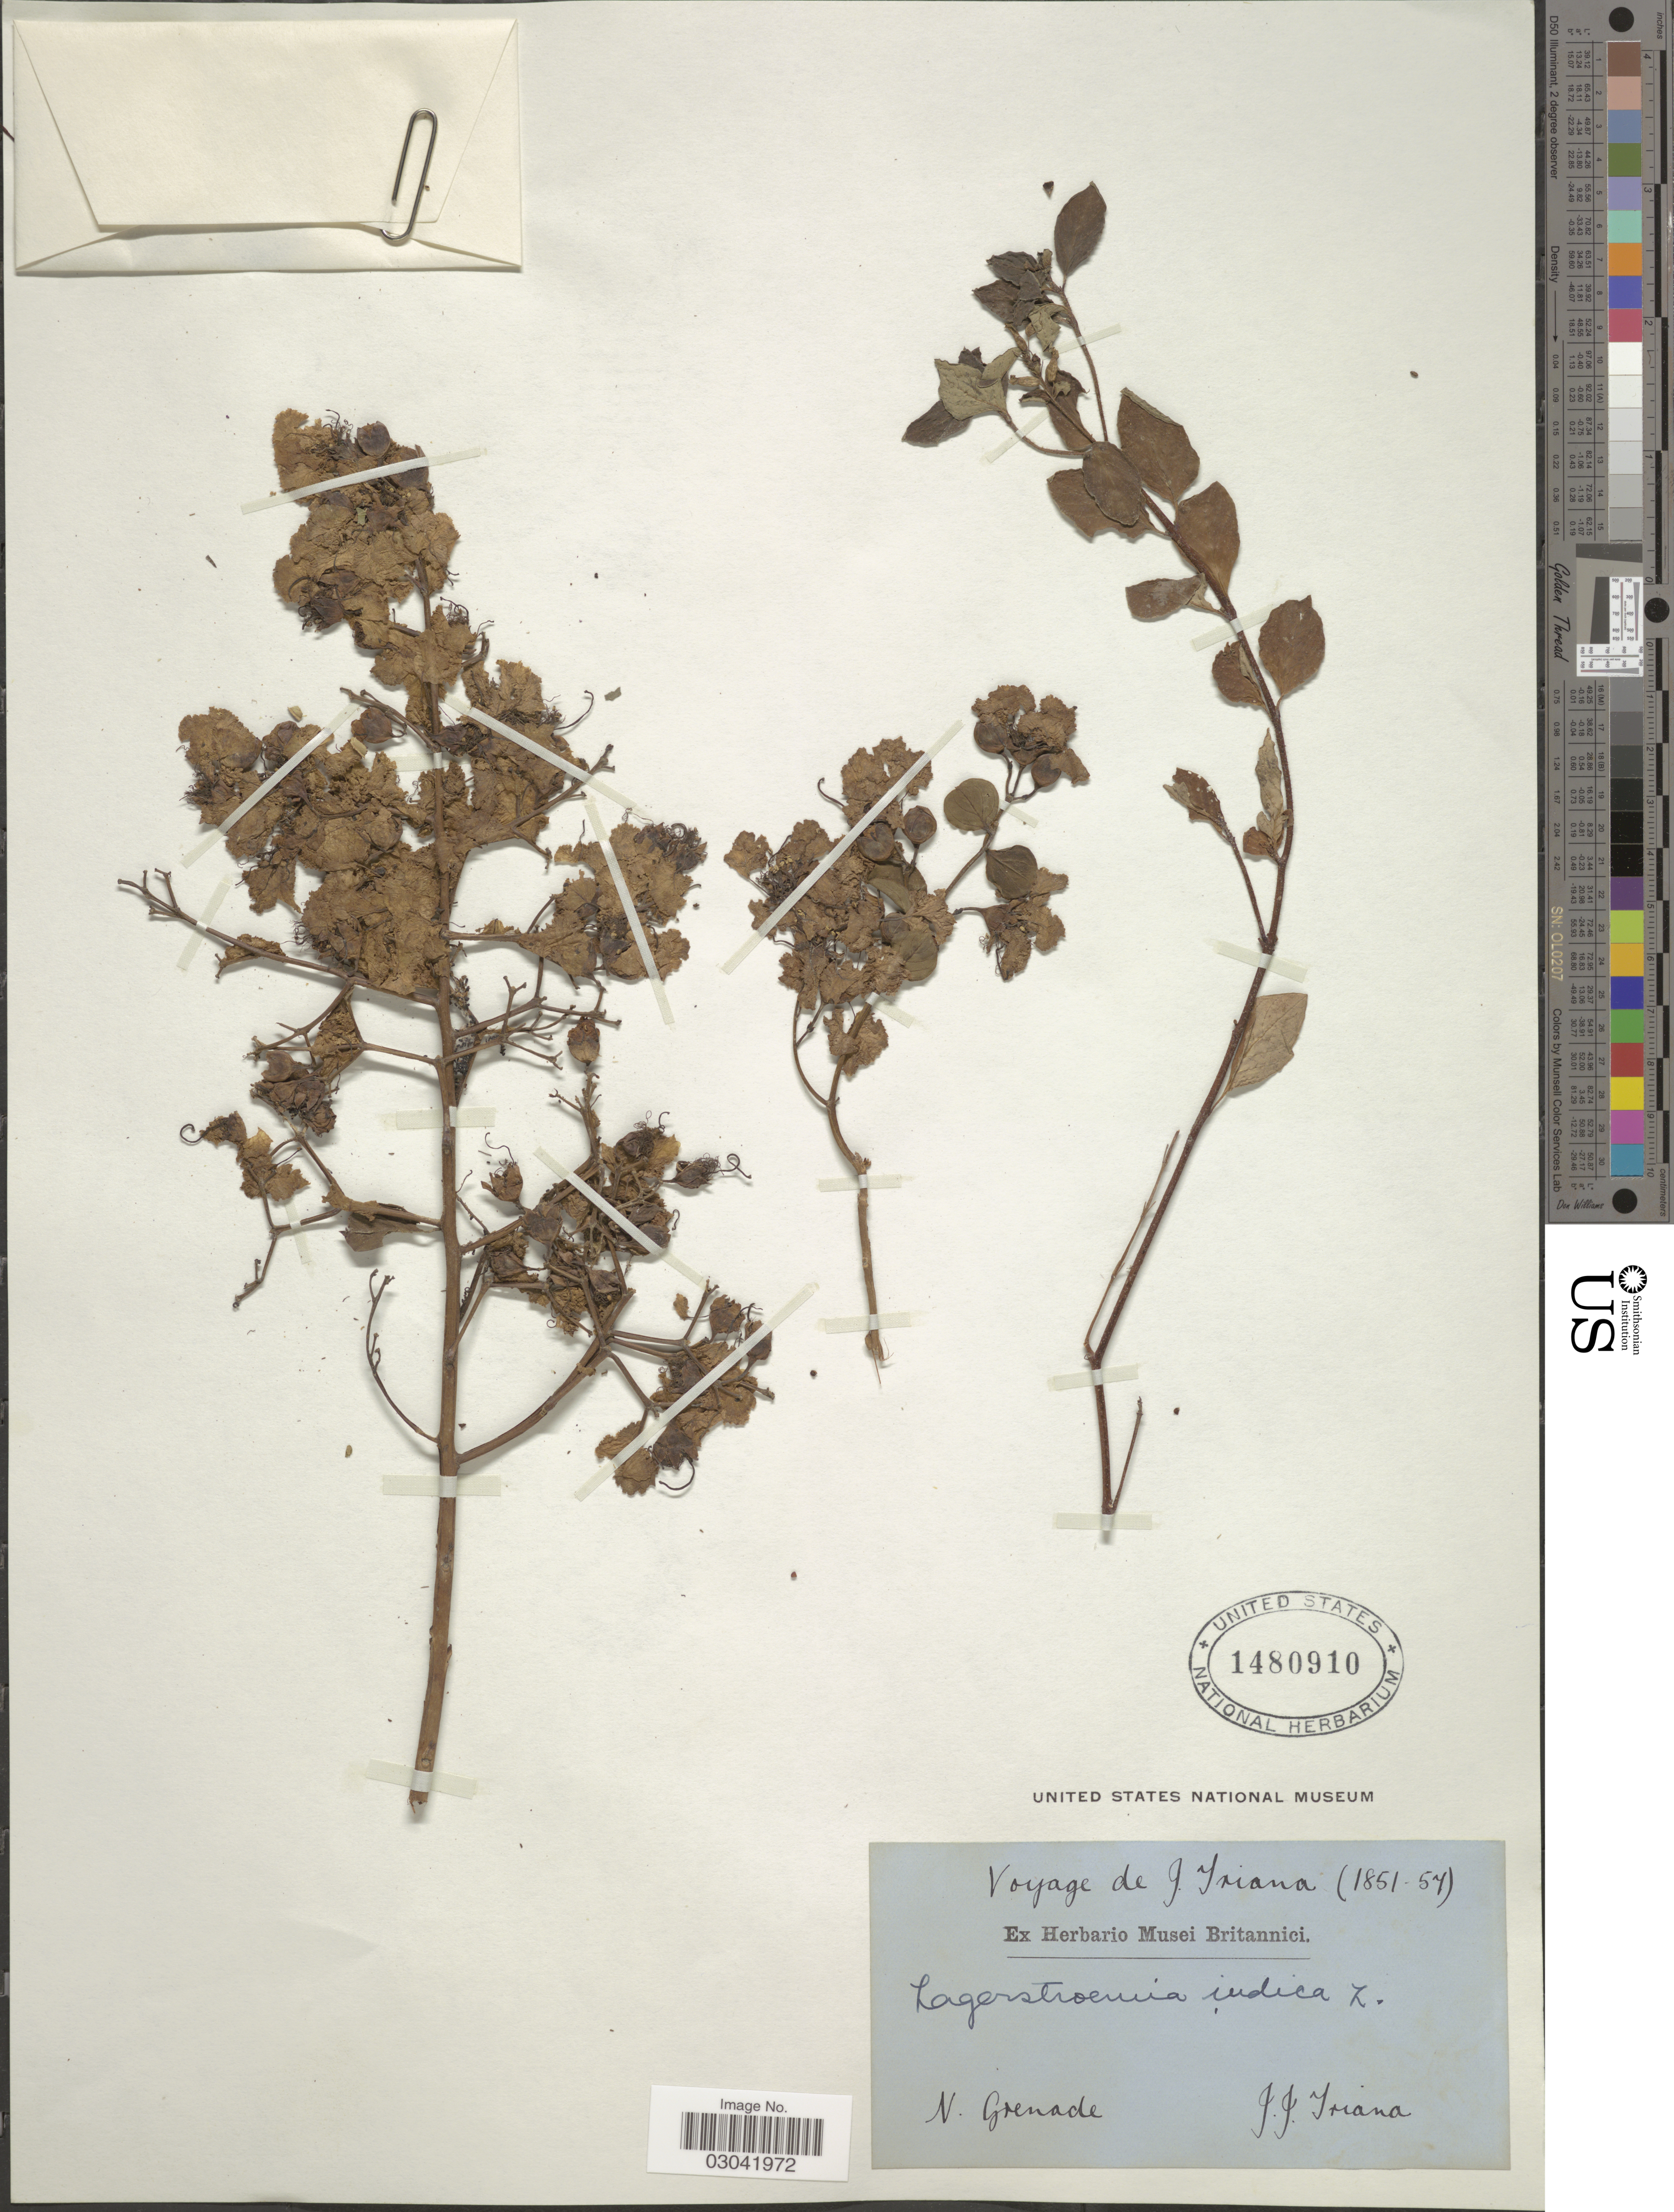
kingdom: Plantae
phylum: Tracheophyta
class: Magnoliopsida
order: Myrtales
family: Lythraceae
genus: Lagerstroemia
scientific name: Lagerstroemia indica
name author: L.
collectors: J. J. Triana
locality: N. Grenade.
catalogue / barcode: US 1480910